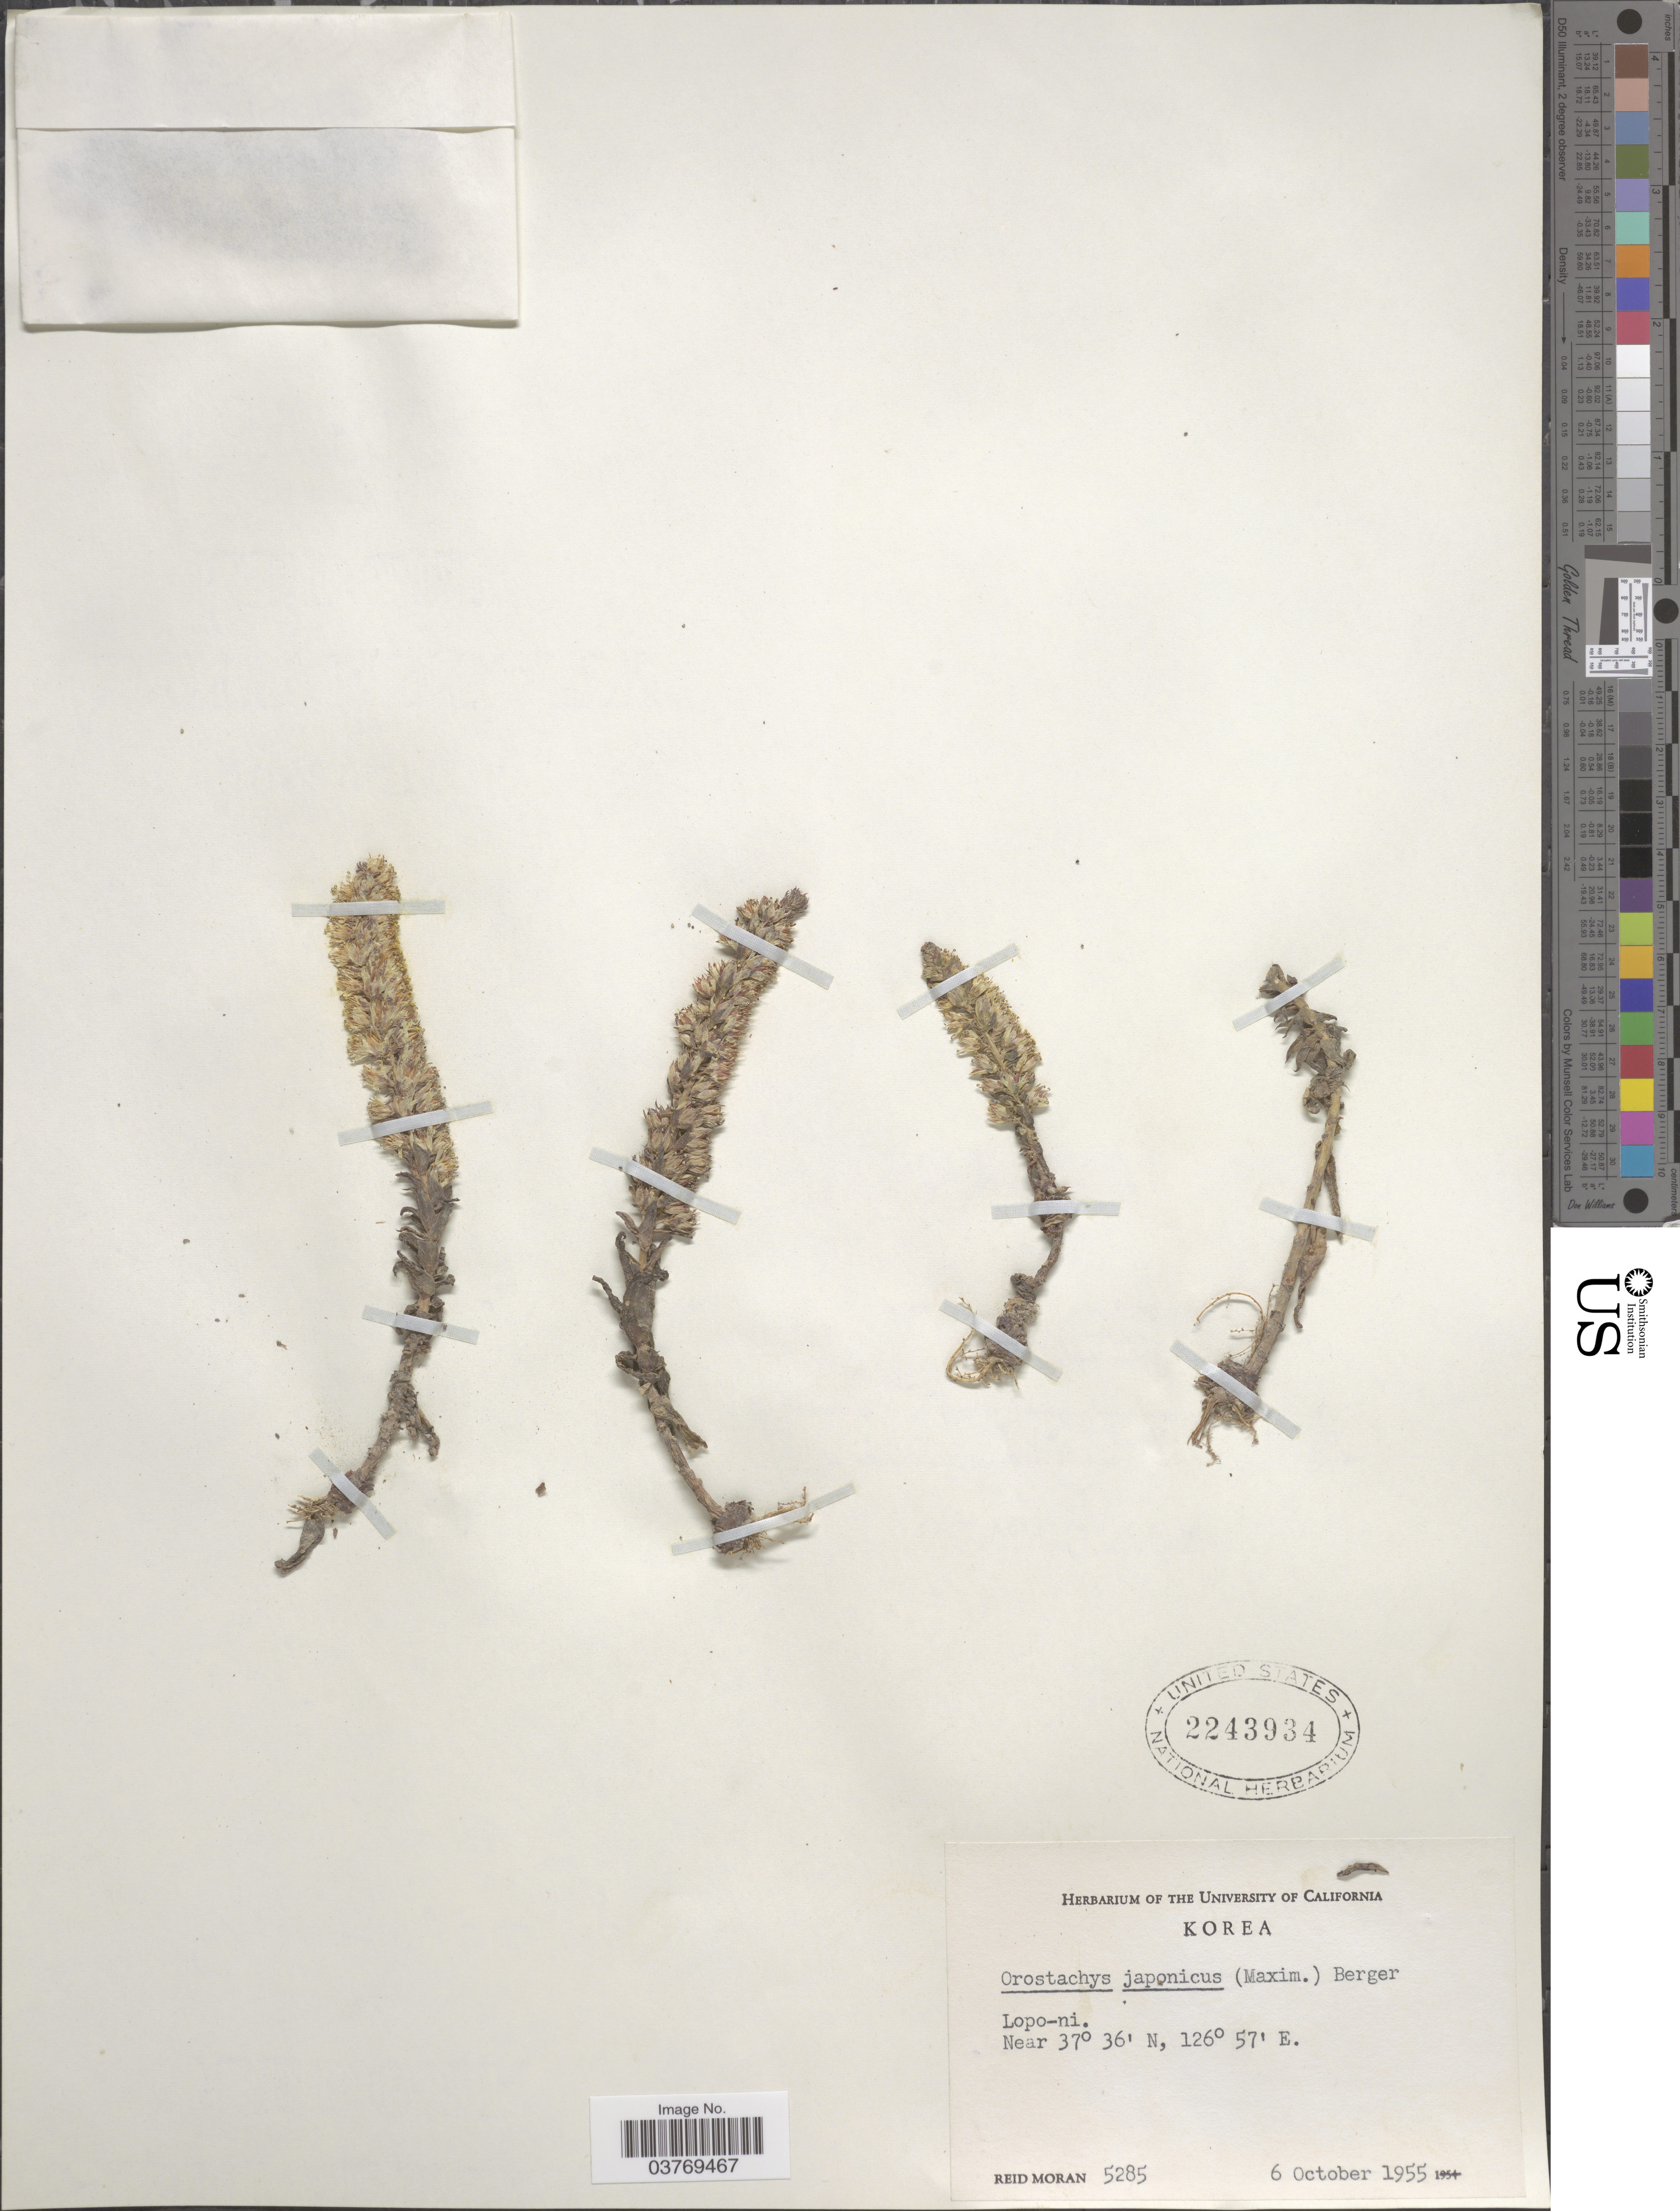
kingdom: Plantae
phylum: Tracheophyta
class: Magnoliopsida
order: Saxifragales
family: Crassulaceae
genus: Orostachys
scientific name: Orostachys japonica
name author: (Maxim.) A. Berger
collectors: R. V. Moran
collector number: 5285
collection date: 1955-10-06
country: North Korea / South Korea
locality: Lopo-ni.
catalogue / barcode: US 2243934